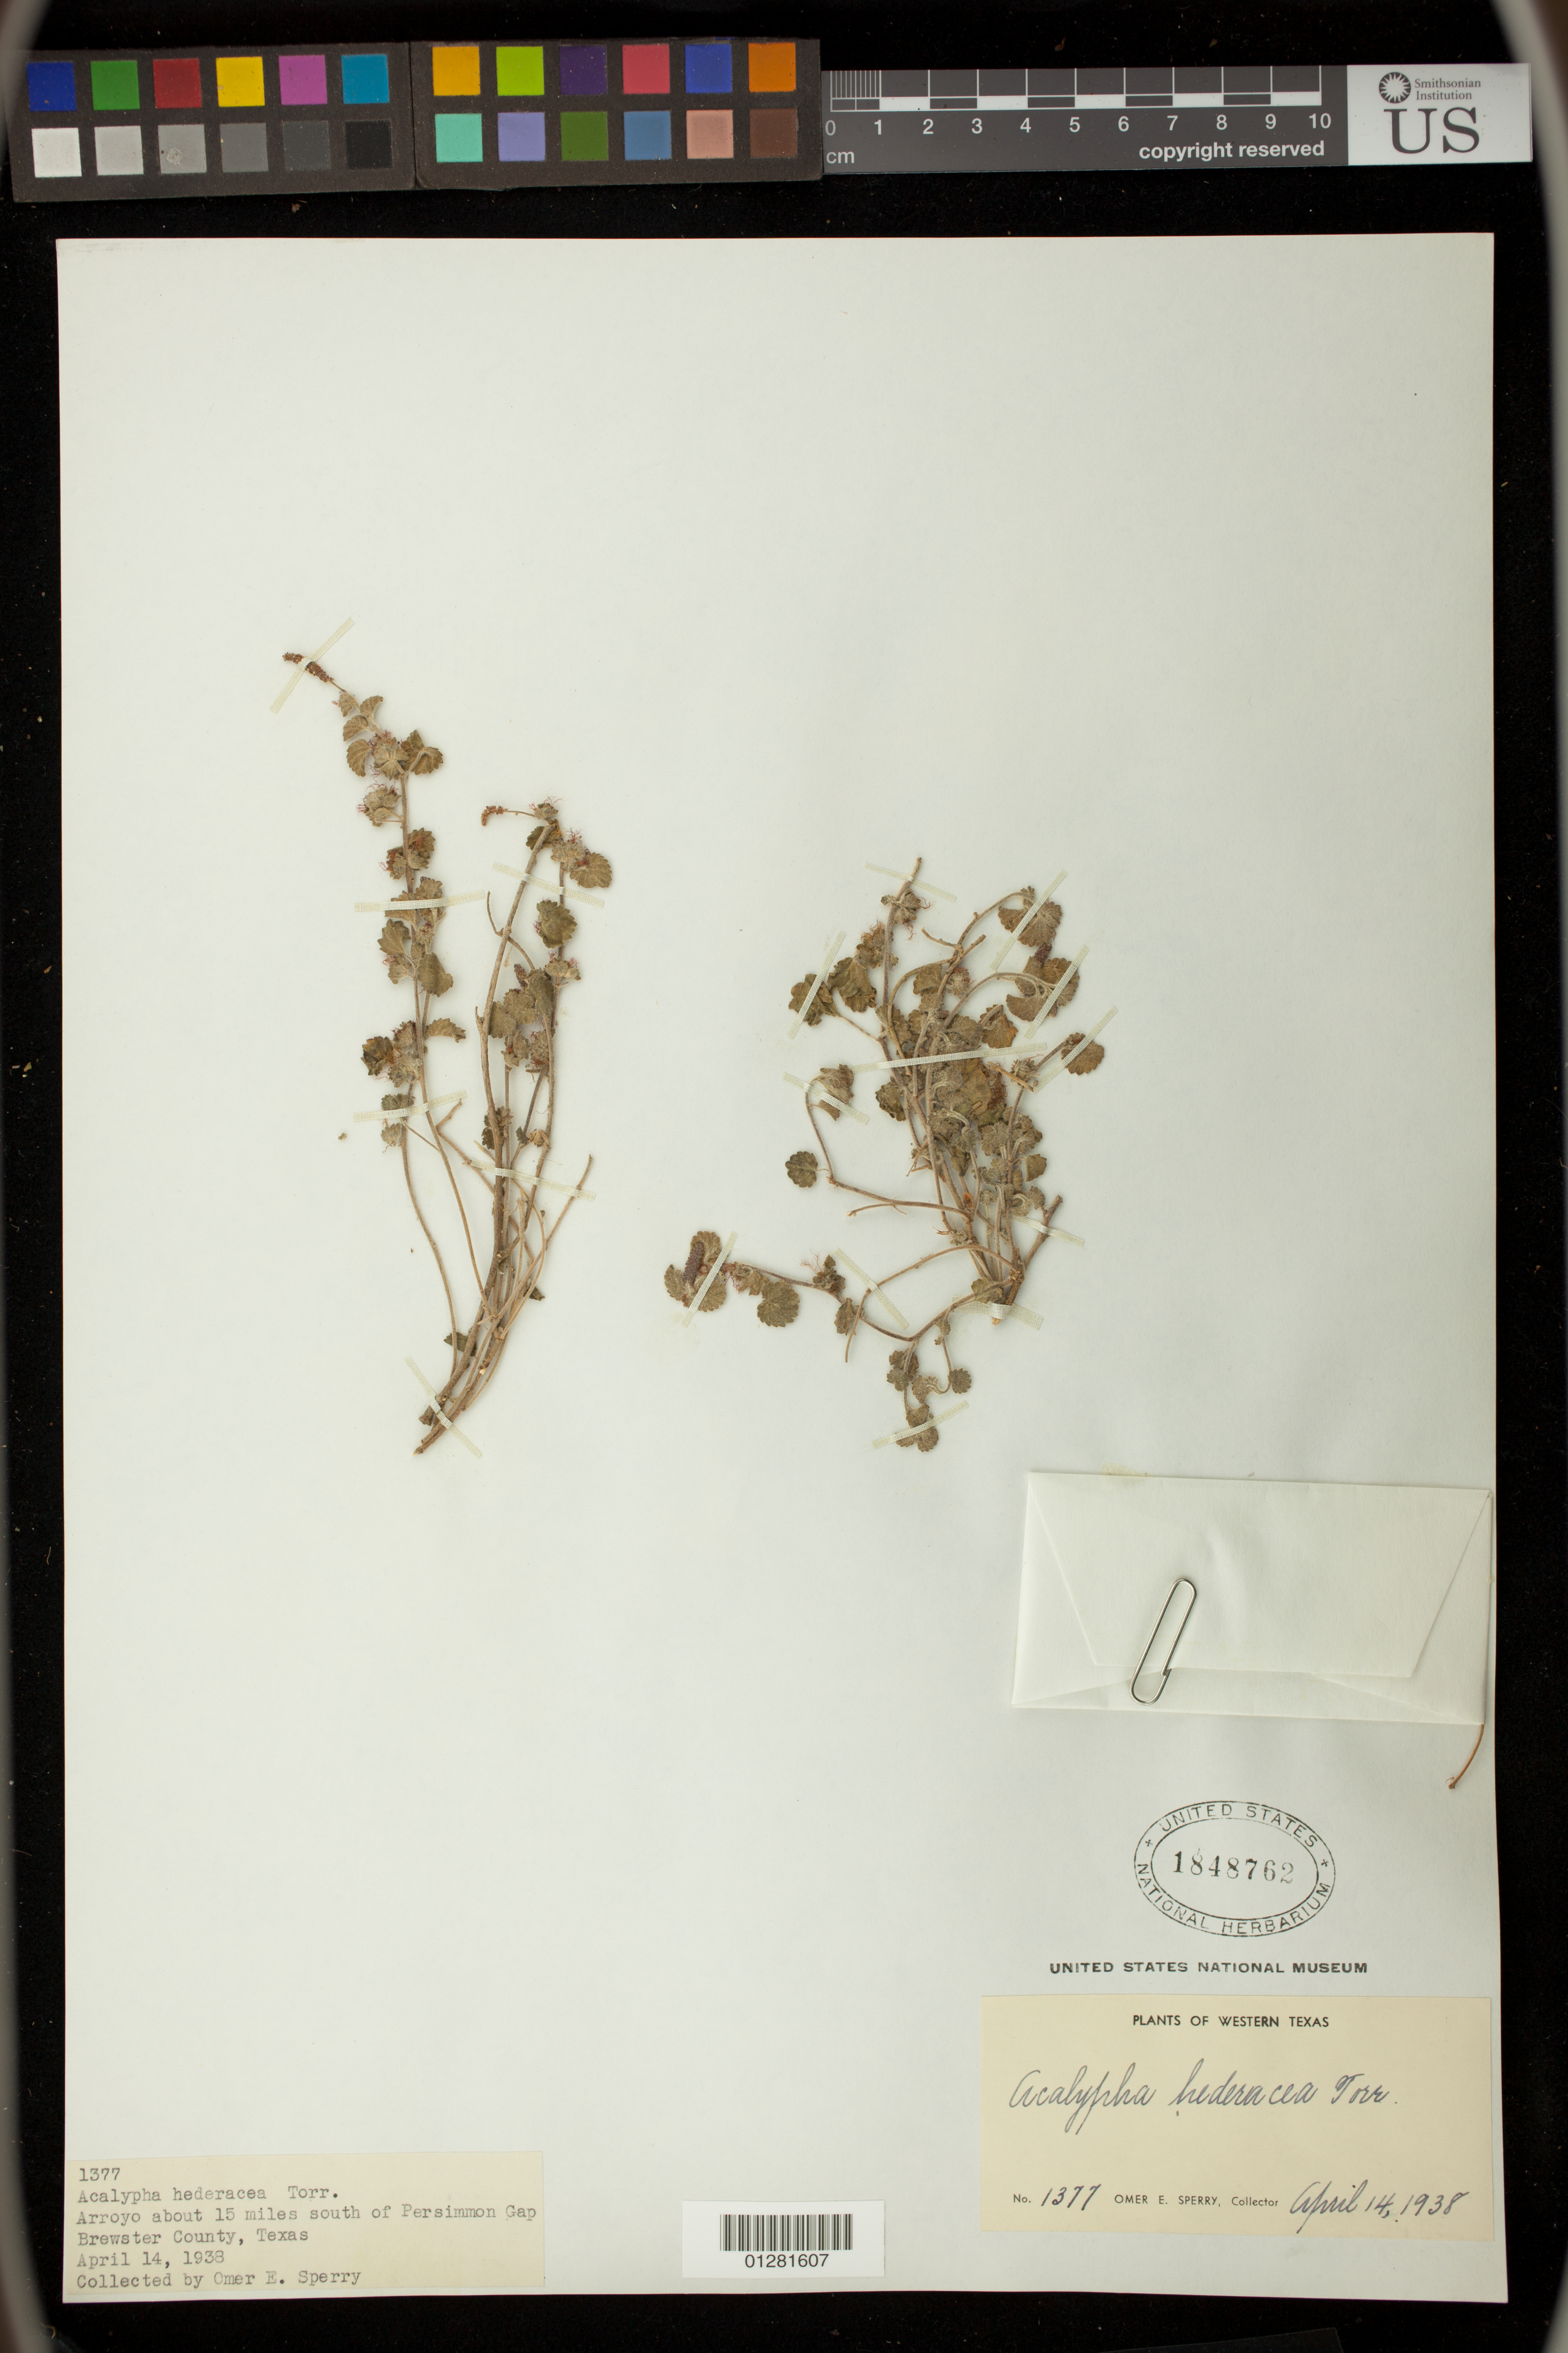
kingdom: Plantae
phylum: Tracheophyta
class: Magnoliopsida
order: Malpighiales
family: Euphorbiaceae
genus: Acalypha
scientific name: Acalypha hederacea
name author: Torr.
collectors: O. E. Sperry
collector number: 1377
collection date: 1938-04-14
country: United States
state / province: Texas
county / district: Brewster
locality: Arroyo about 15 miles south of Persimmon Gap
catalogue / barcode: US 1848762